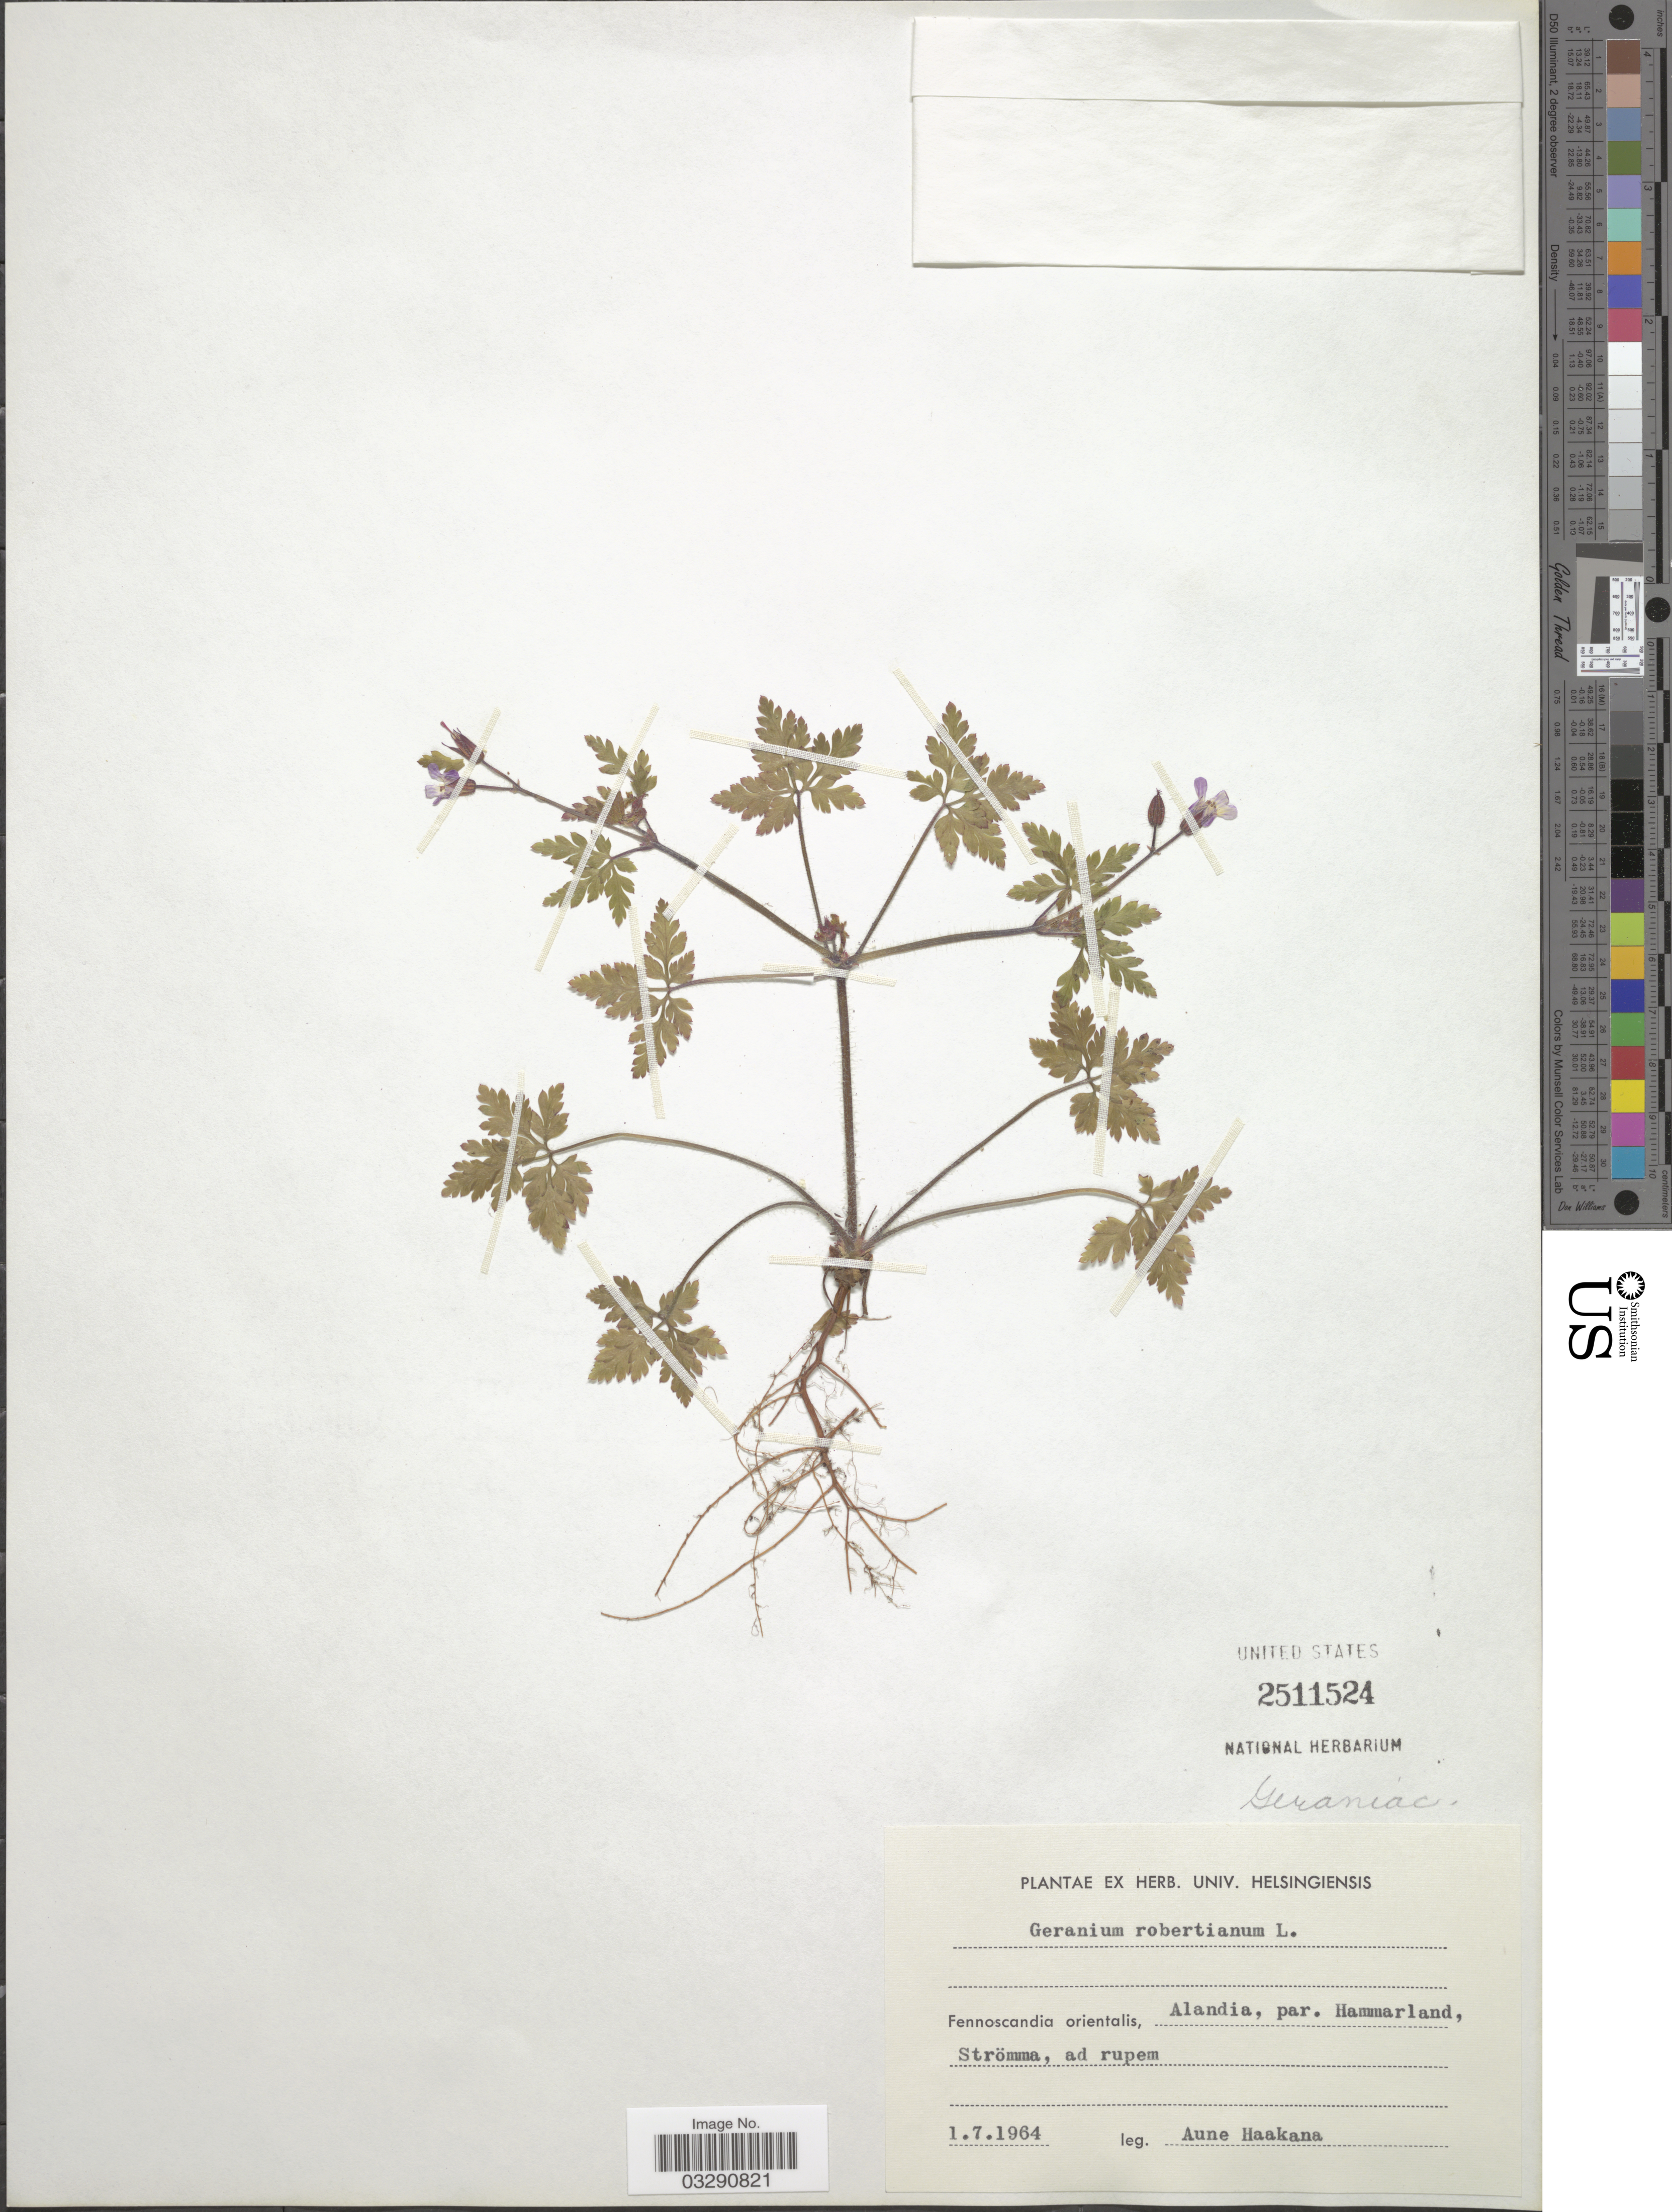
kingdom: Plantae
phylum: Tracheophyta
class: Magnoliopsida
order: Geraniales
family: Geraniaceae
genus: Geranium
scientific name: Geranium robertianum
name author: L.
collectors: A. Haakana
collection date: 1964-07-01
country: Finland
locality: Fennoscandia orientalis, Alandia, par. Hammarland, Strömma, ad rupem.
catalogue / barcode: US 2511524